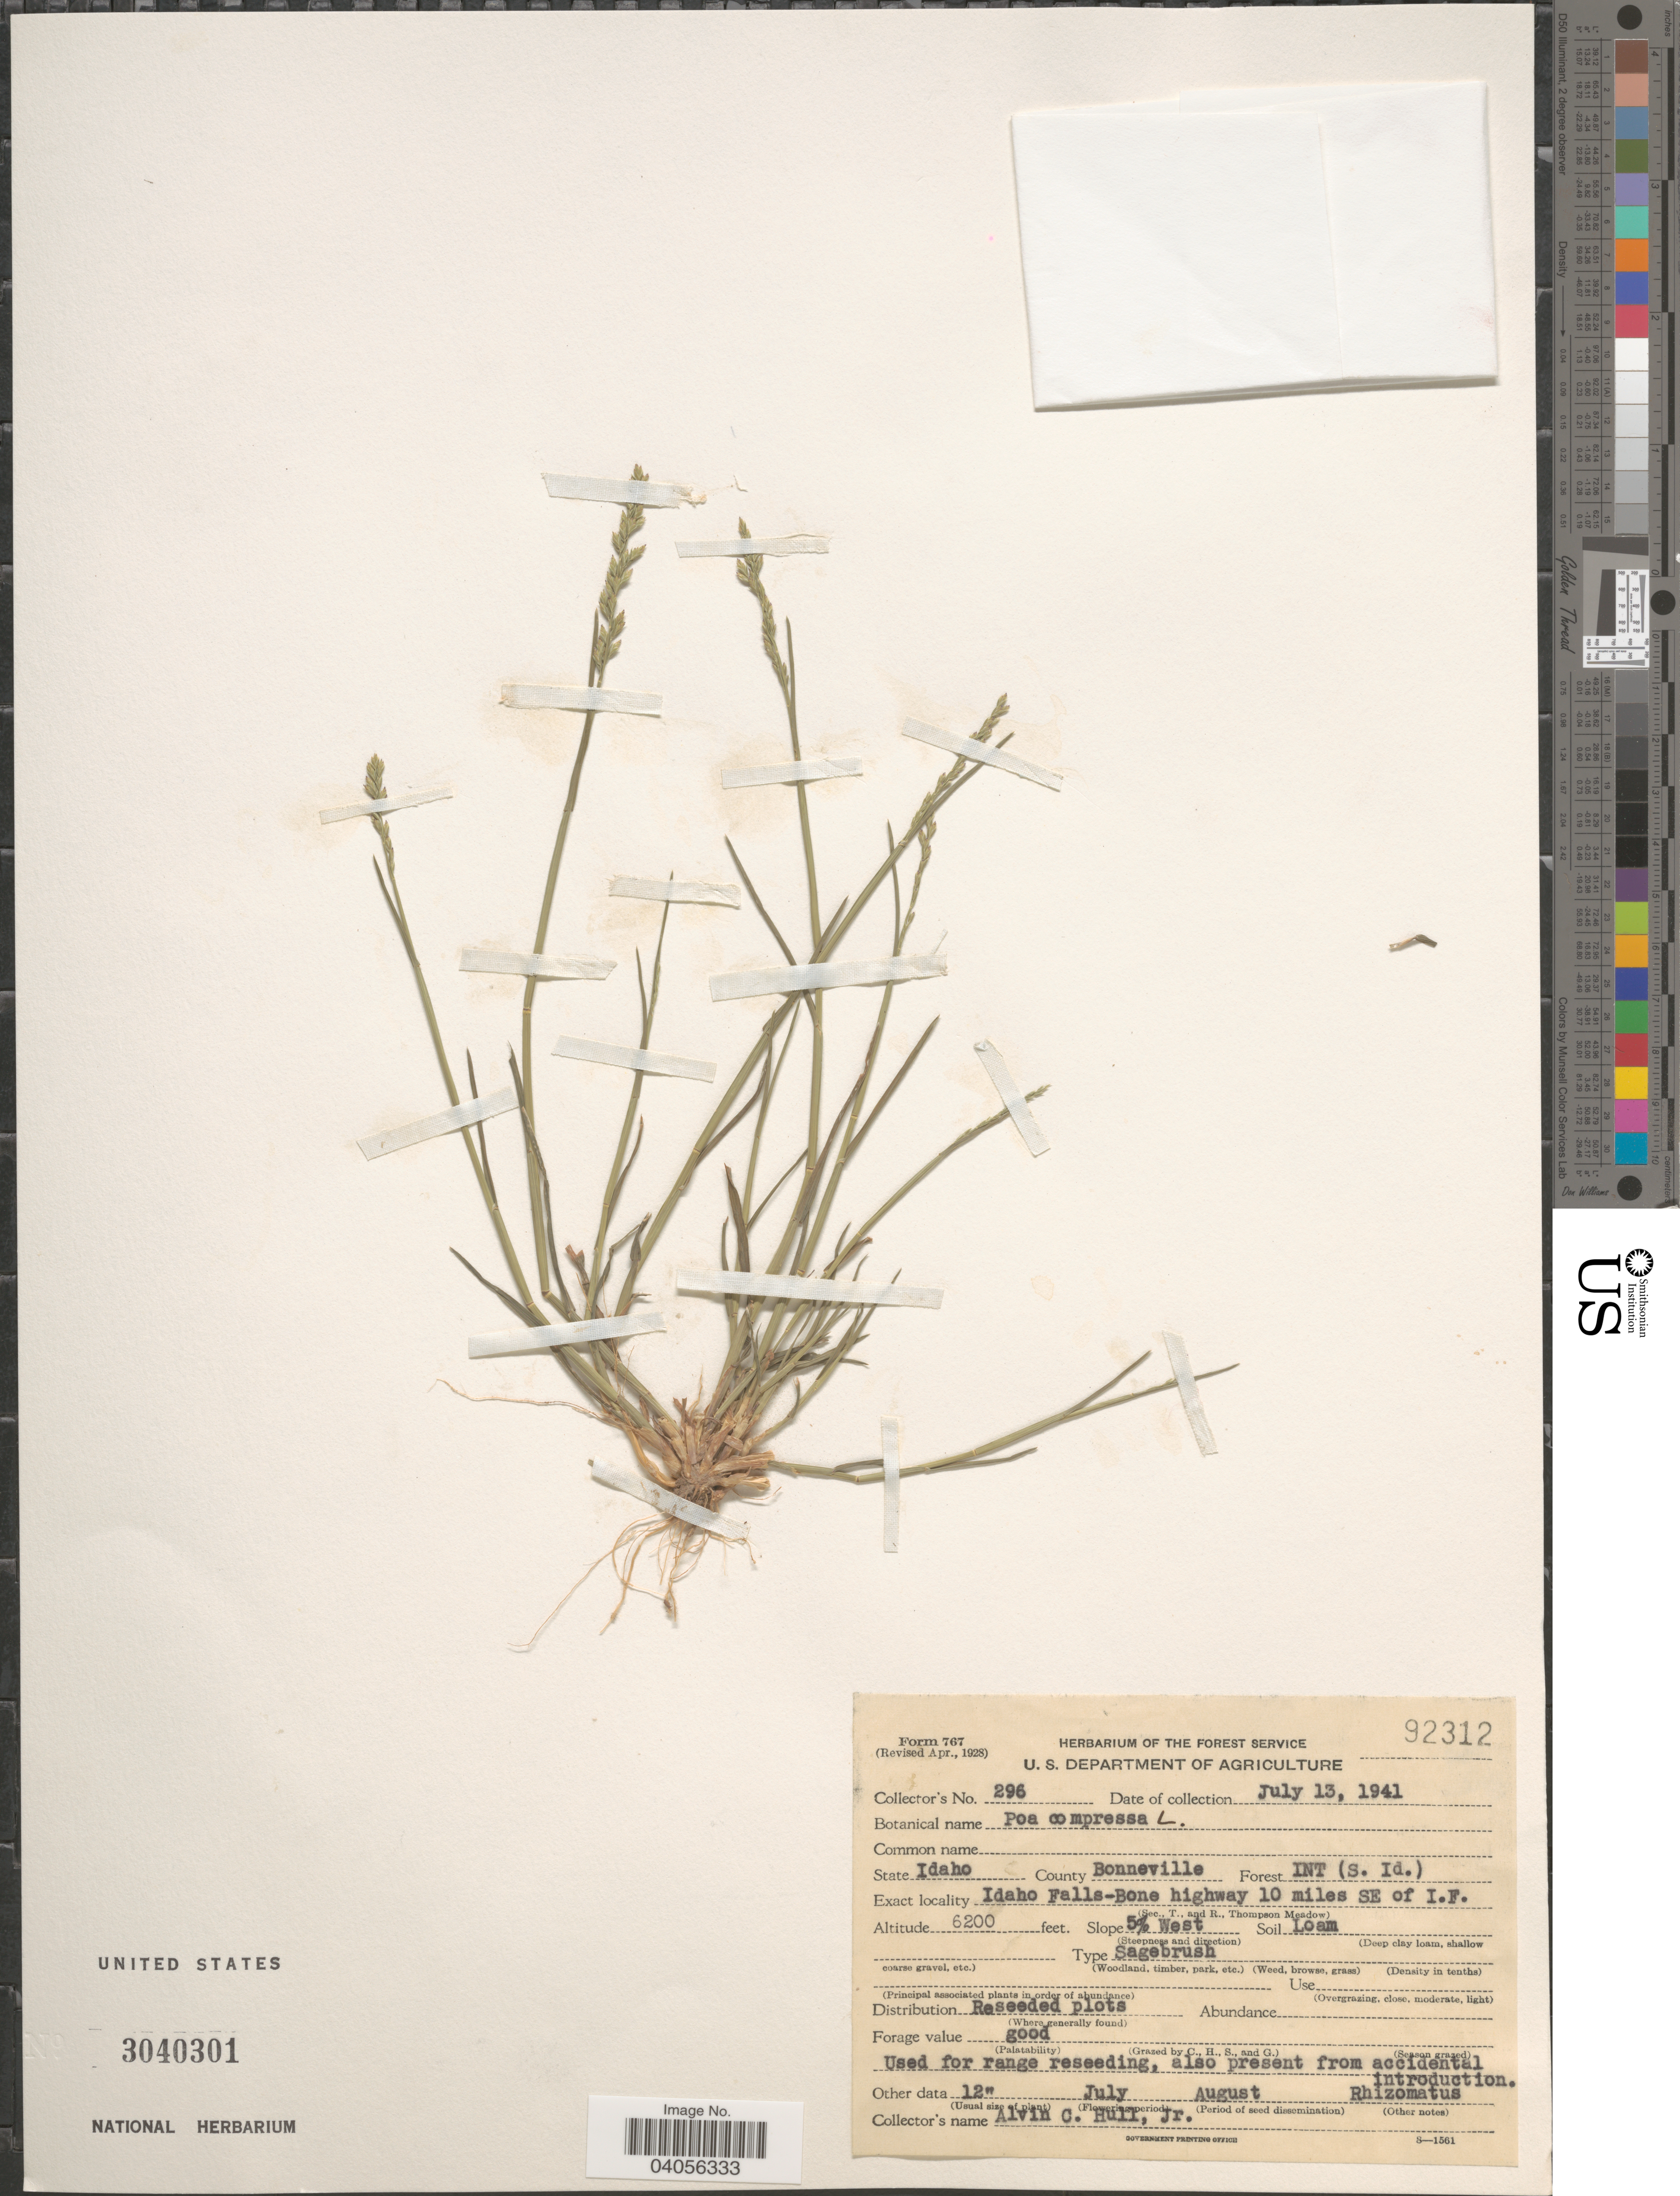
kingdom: Plantae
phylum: Tracheophyta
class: Liliopsida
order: Poales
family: Poaceae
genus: Poa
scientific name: Poa compressa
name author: L.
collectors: A. Hull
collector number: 296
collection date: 1941-07-13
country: United States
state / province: Idaho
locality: County Bonneville. Forest INT (S. Id.). Idaho Falls-Bone highway 10 miles SE of I. F.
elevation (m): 1890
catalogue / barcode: US 3040301